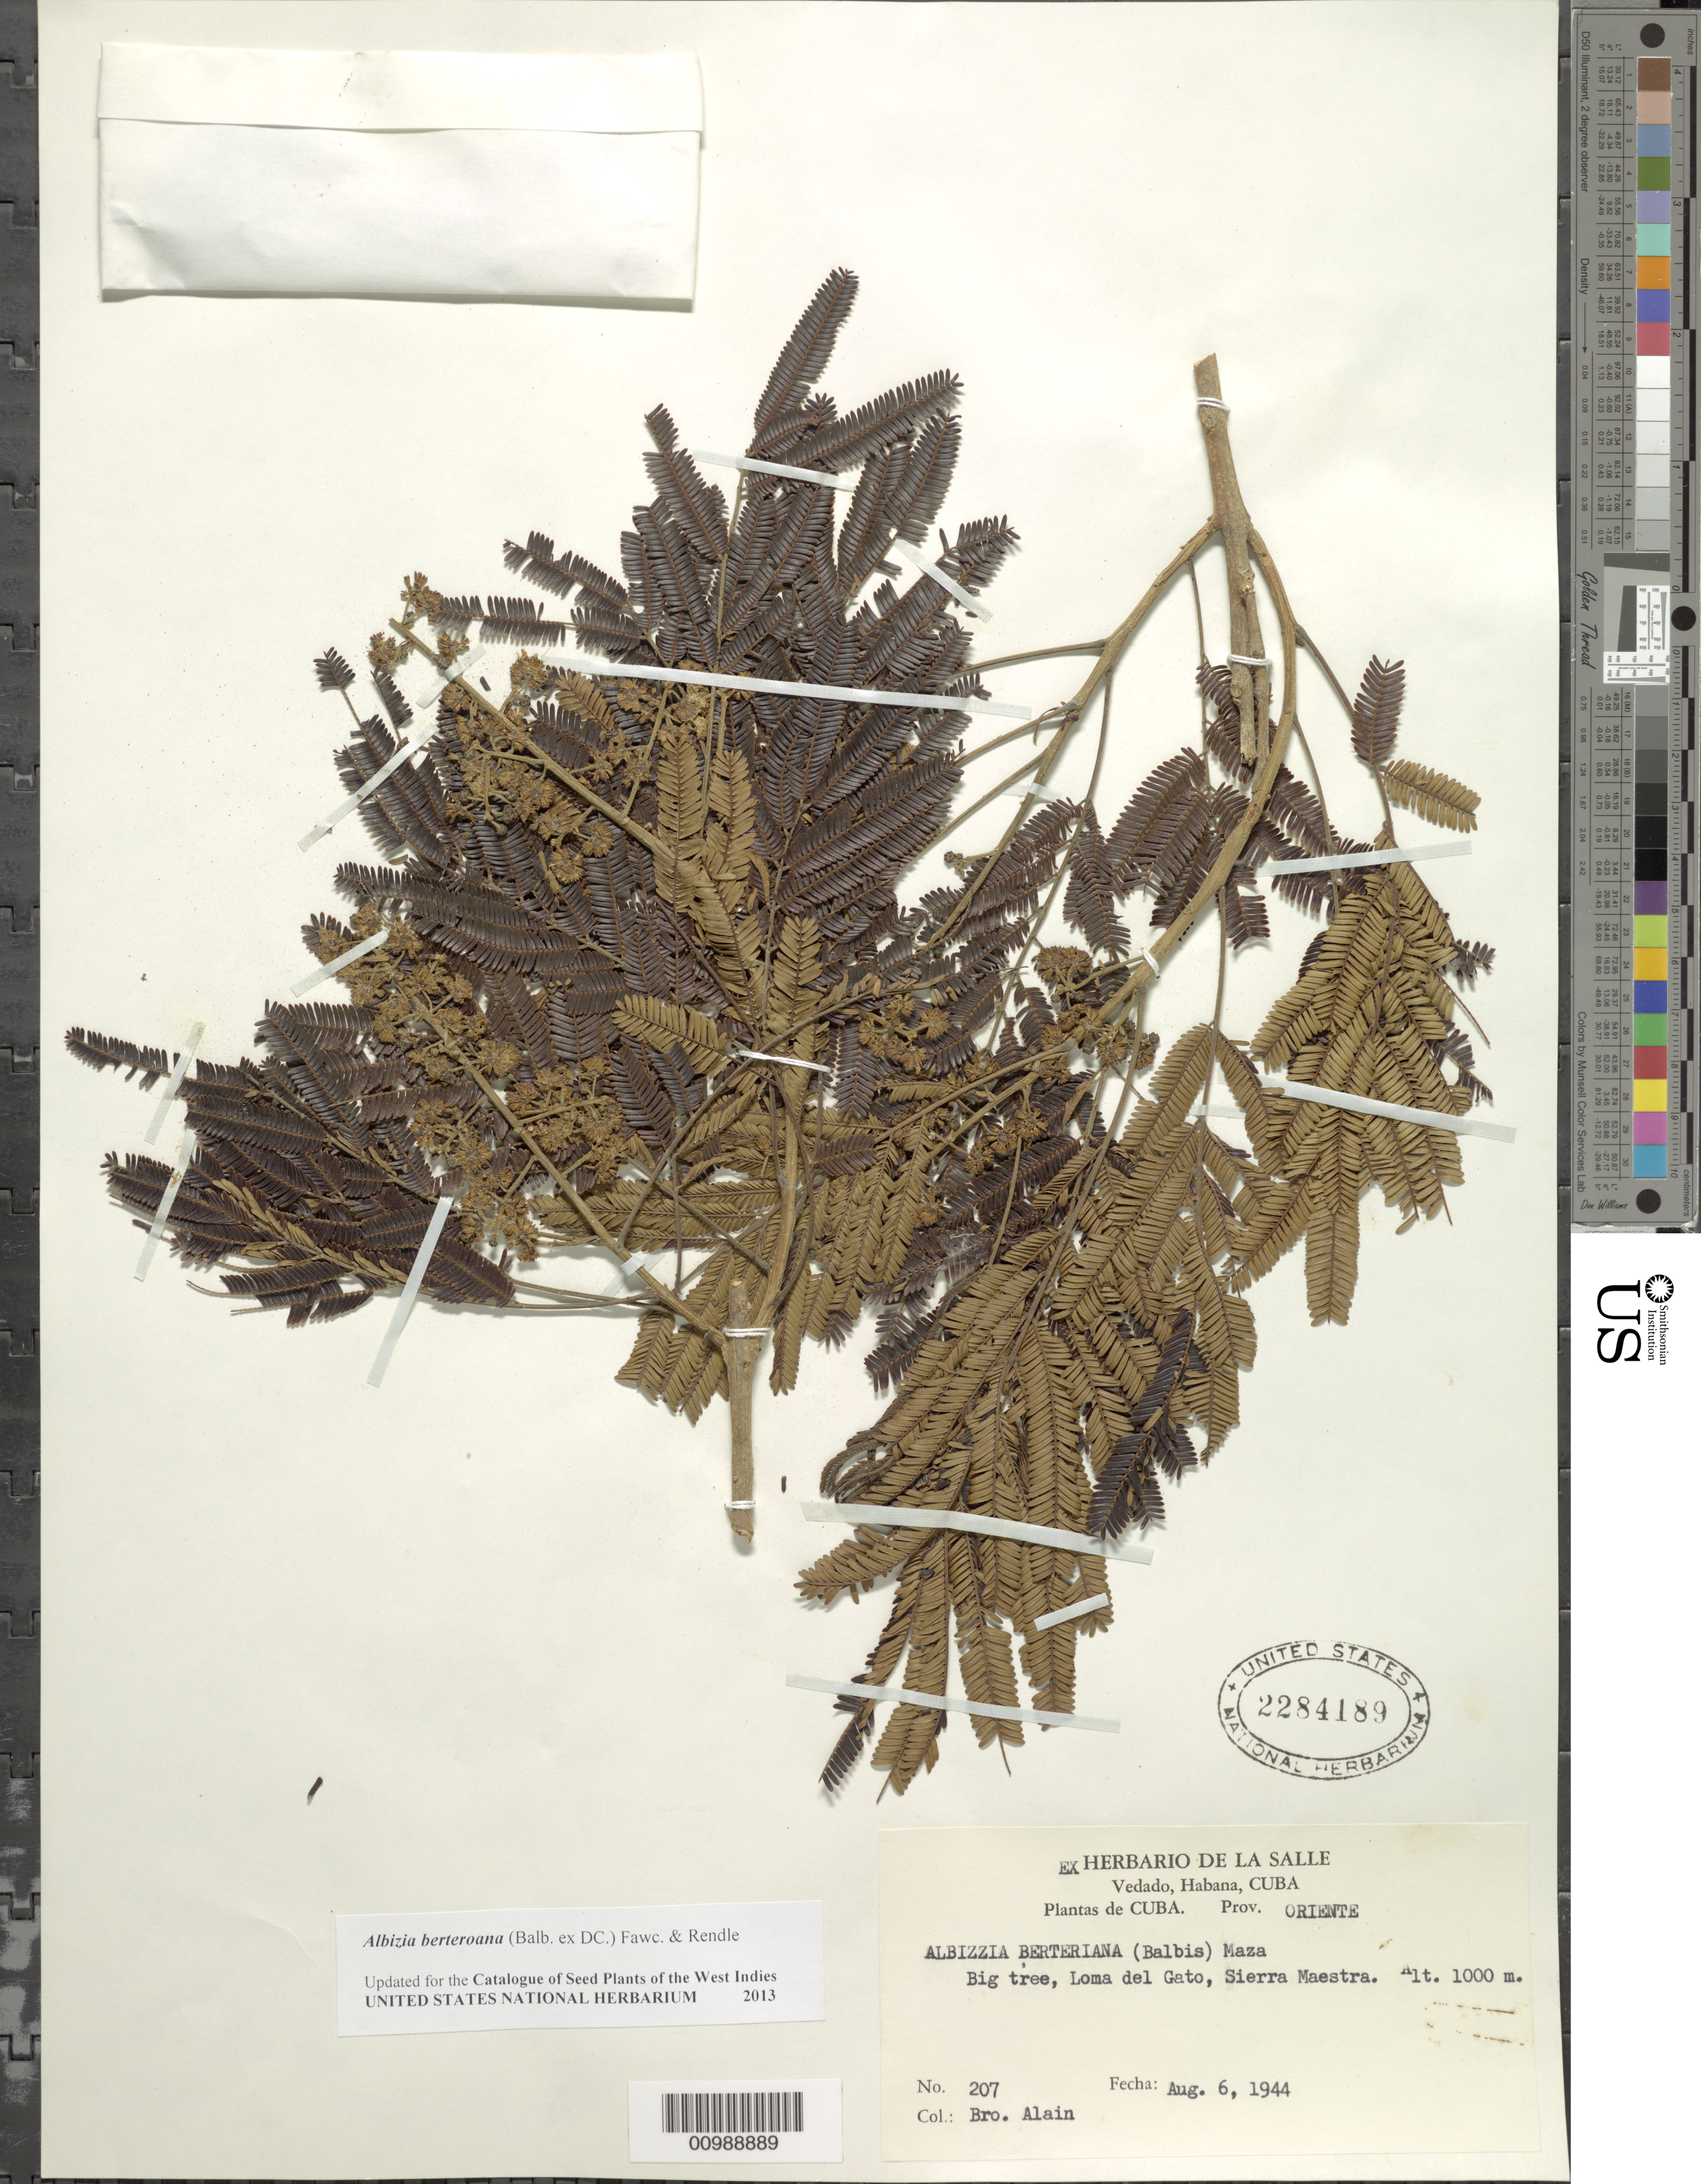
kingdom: Plantae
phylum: Tracheophyta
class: Magnoliopsida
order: Fabales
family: Fabaceae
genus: Pseudalbizzia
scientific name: Pseudalbizzia berteroana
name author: (Balb. ex DC.) Britton & Rose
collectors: A. H. Liogier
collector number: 207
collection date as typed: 06 Aug 1944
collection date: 1944-08-06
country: Cuba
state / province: Oriente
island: Cuba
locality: Loma del Gato, Sierra Maestra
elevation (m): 1000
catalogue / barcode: US 2284189